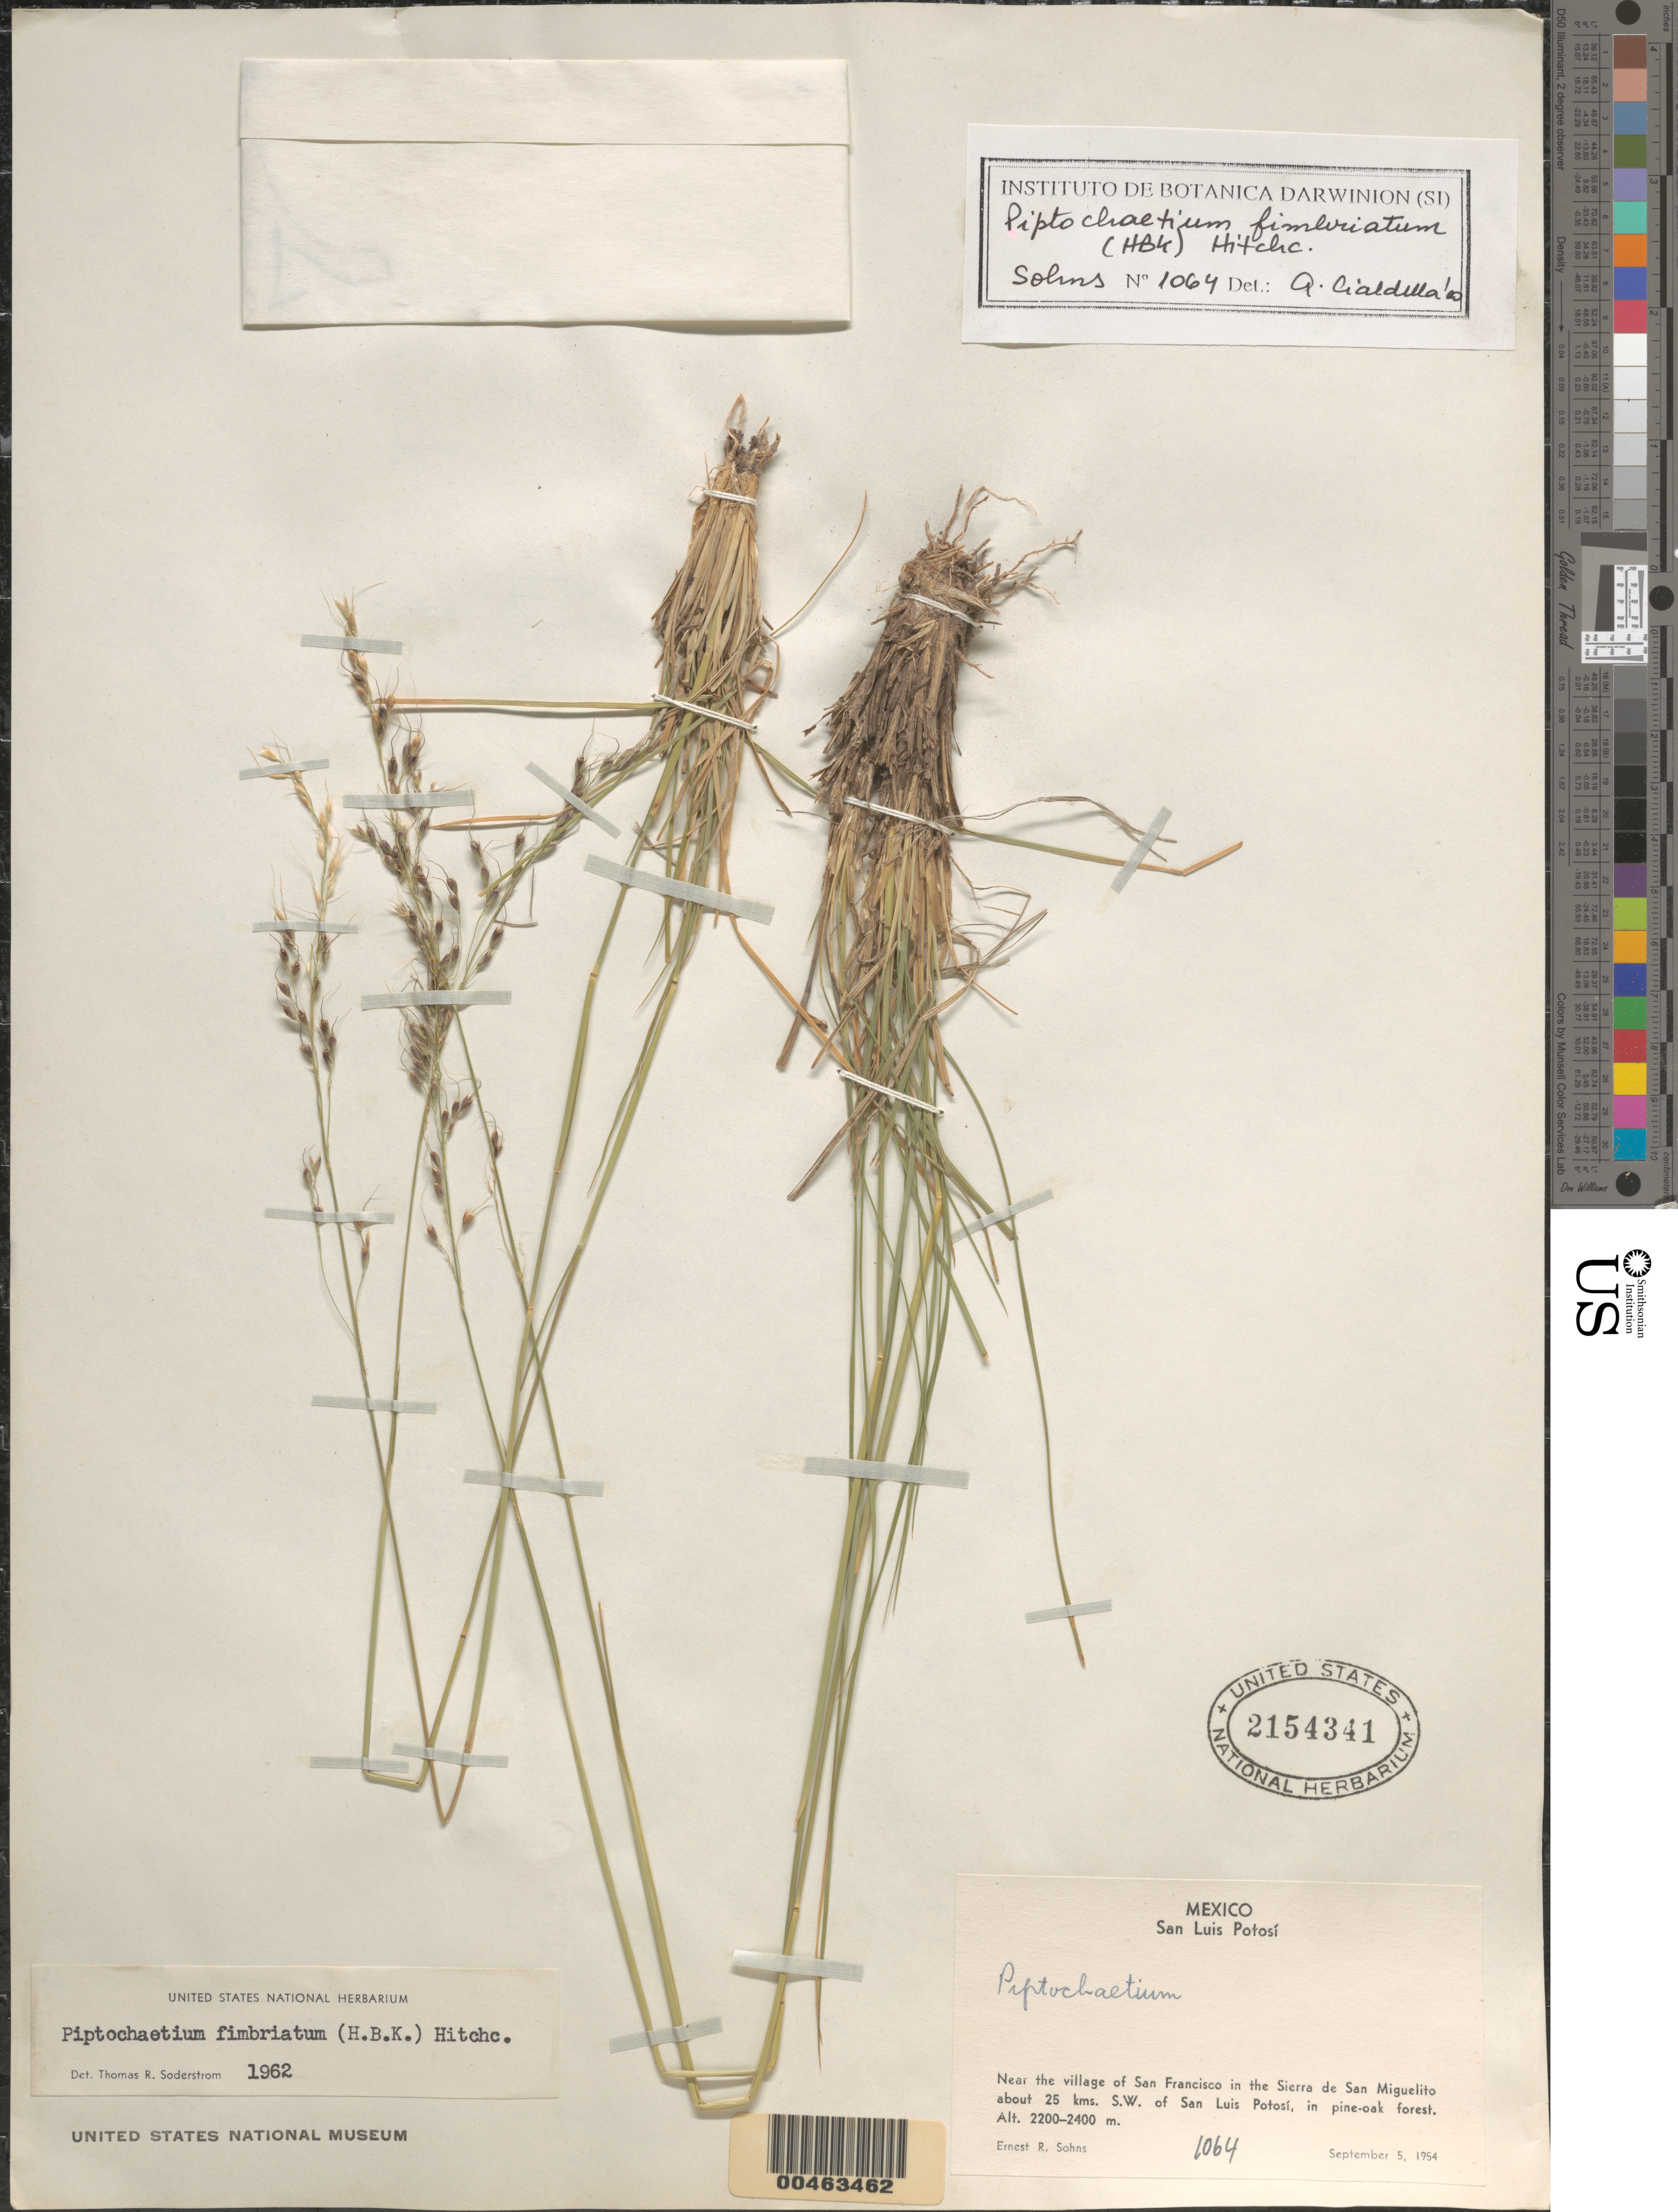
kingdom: Plantae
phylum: Tracheophyta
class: Liliopsida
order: Poales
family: Poaceae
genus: Piptochaetium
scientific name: Piptochaetium fimbriatum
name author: (Kunth) Hitchc.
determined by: Soderstrom, T. R.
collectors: E. R. Sohns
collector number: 1064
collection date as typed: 5 Sep 1954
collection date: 1954-09-05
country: Mexico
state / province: San Luis Potosi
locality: Near the village of San Francisco in the Sierra de San Miguelito about 25 km SW of San Luis Potos¡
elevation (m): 2200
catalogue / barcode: US 2154341